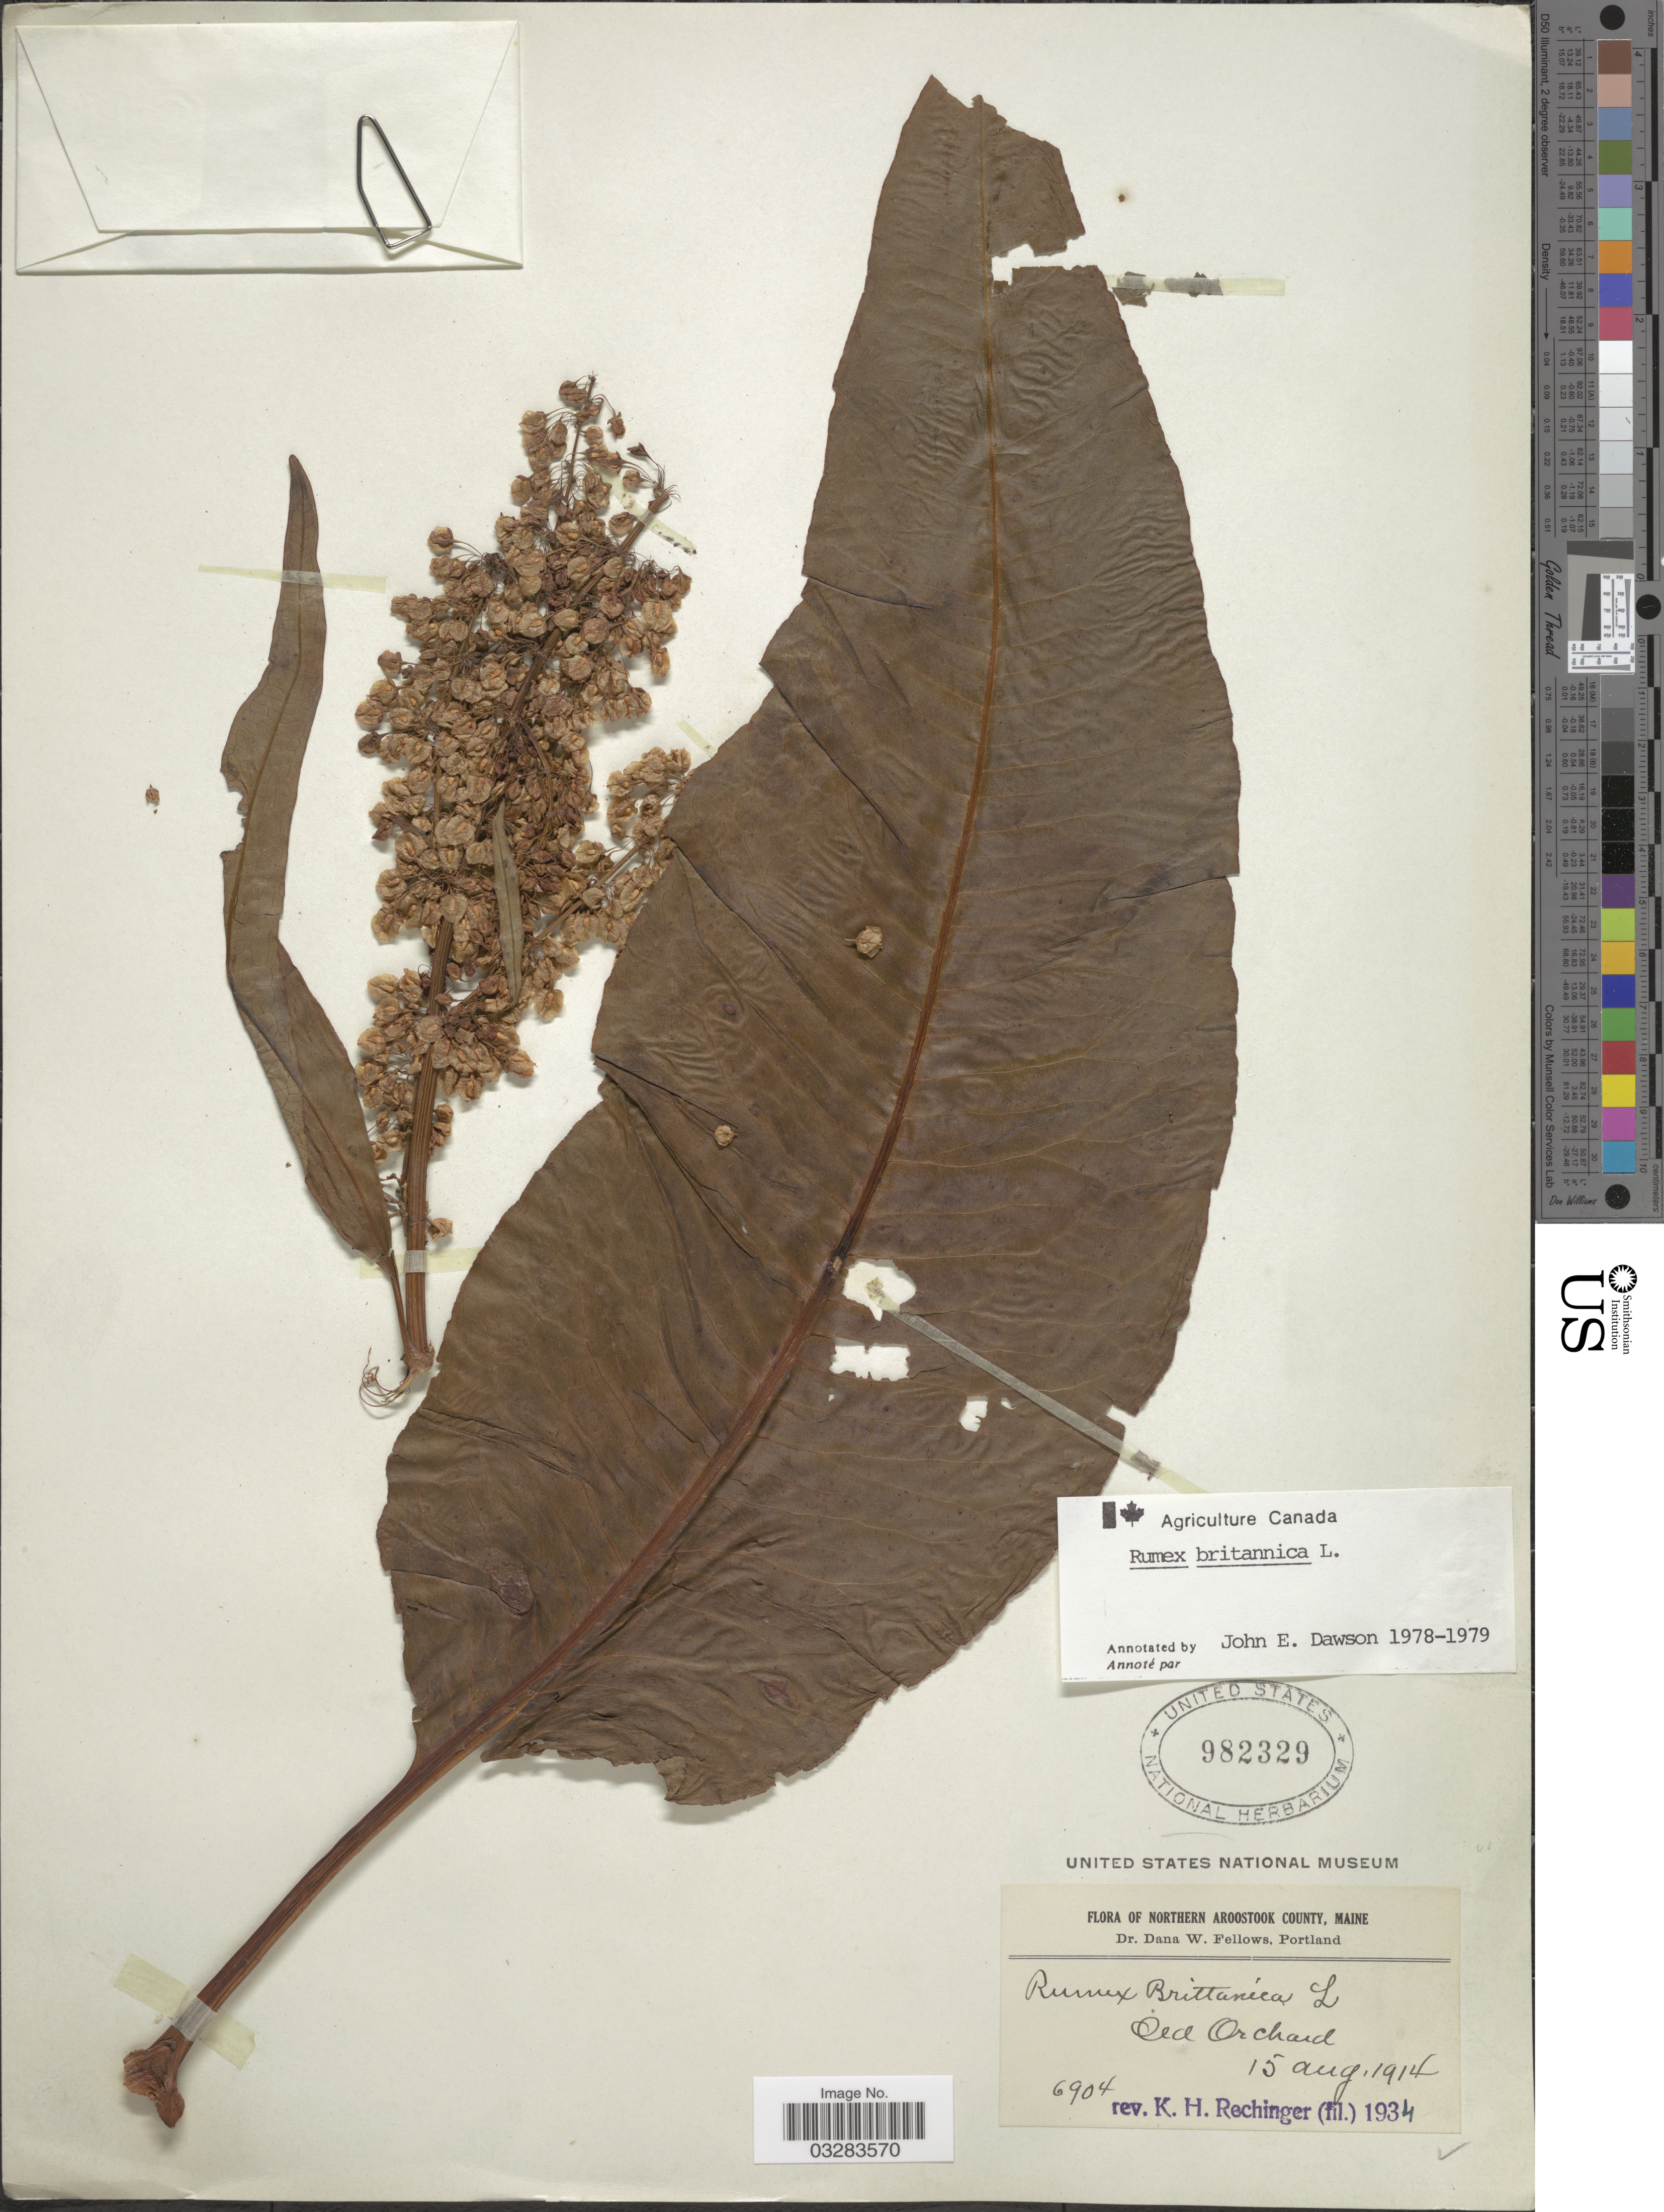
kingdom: Plantae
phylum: Tracheophyta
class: Magnoliopsida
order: Caryophyllales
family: Polygonaceae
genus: Rumex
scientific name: Rumex britannica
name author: L.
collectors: D. W. Fellows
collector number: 6904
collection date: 1914-08-15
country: United States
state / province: Maine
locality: Northern Aroostook County. Red Orchard.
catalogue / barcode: US 982329